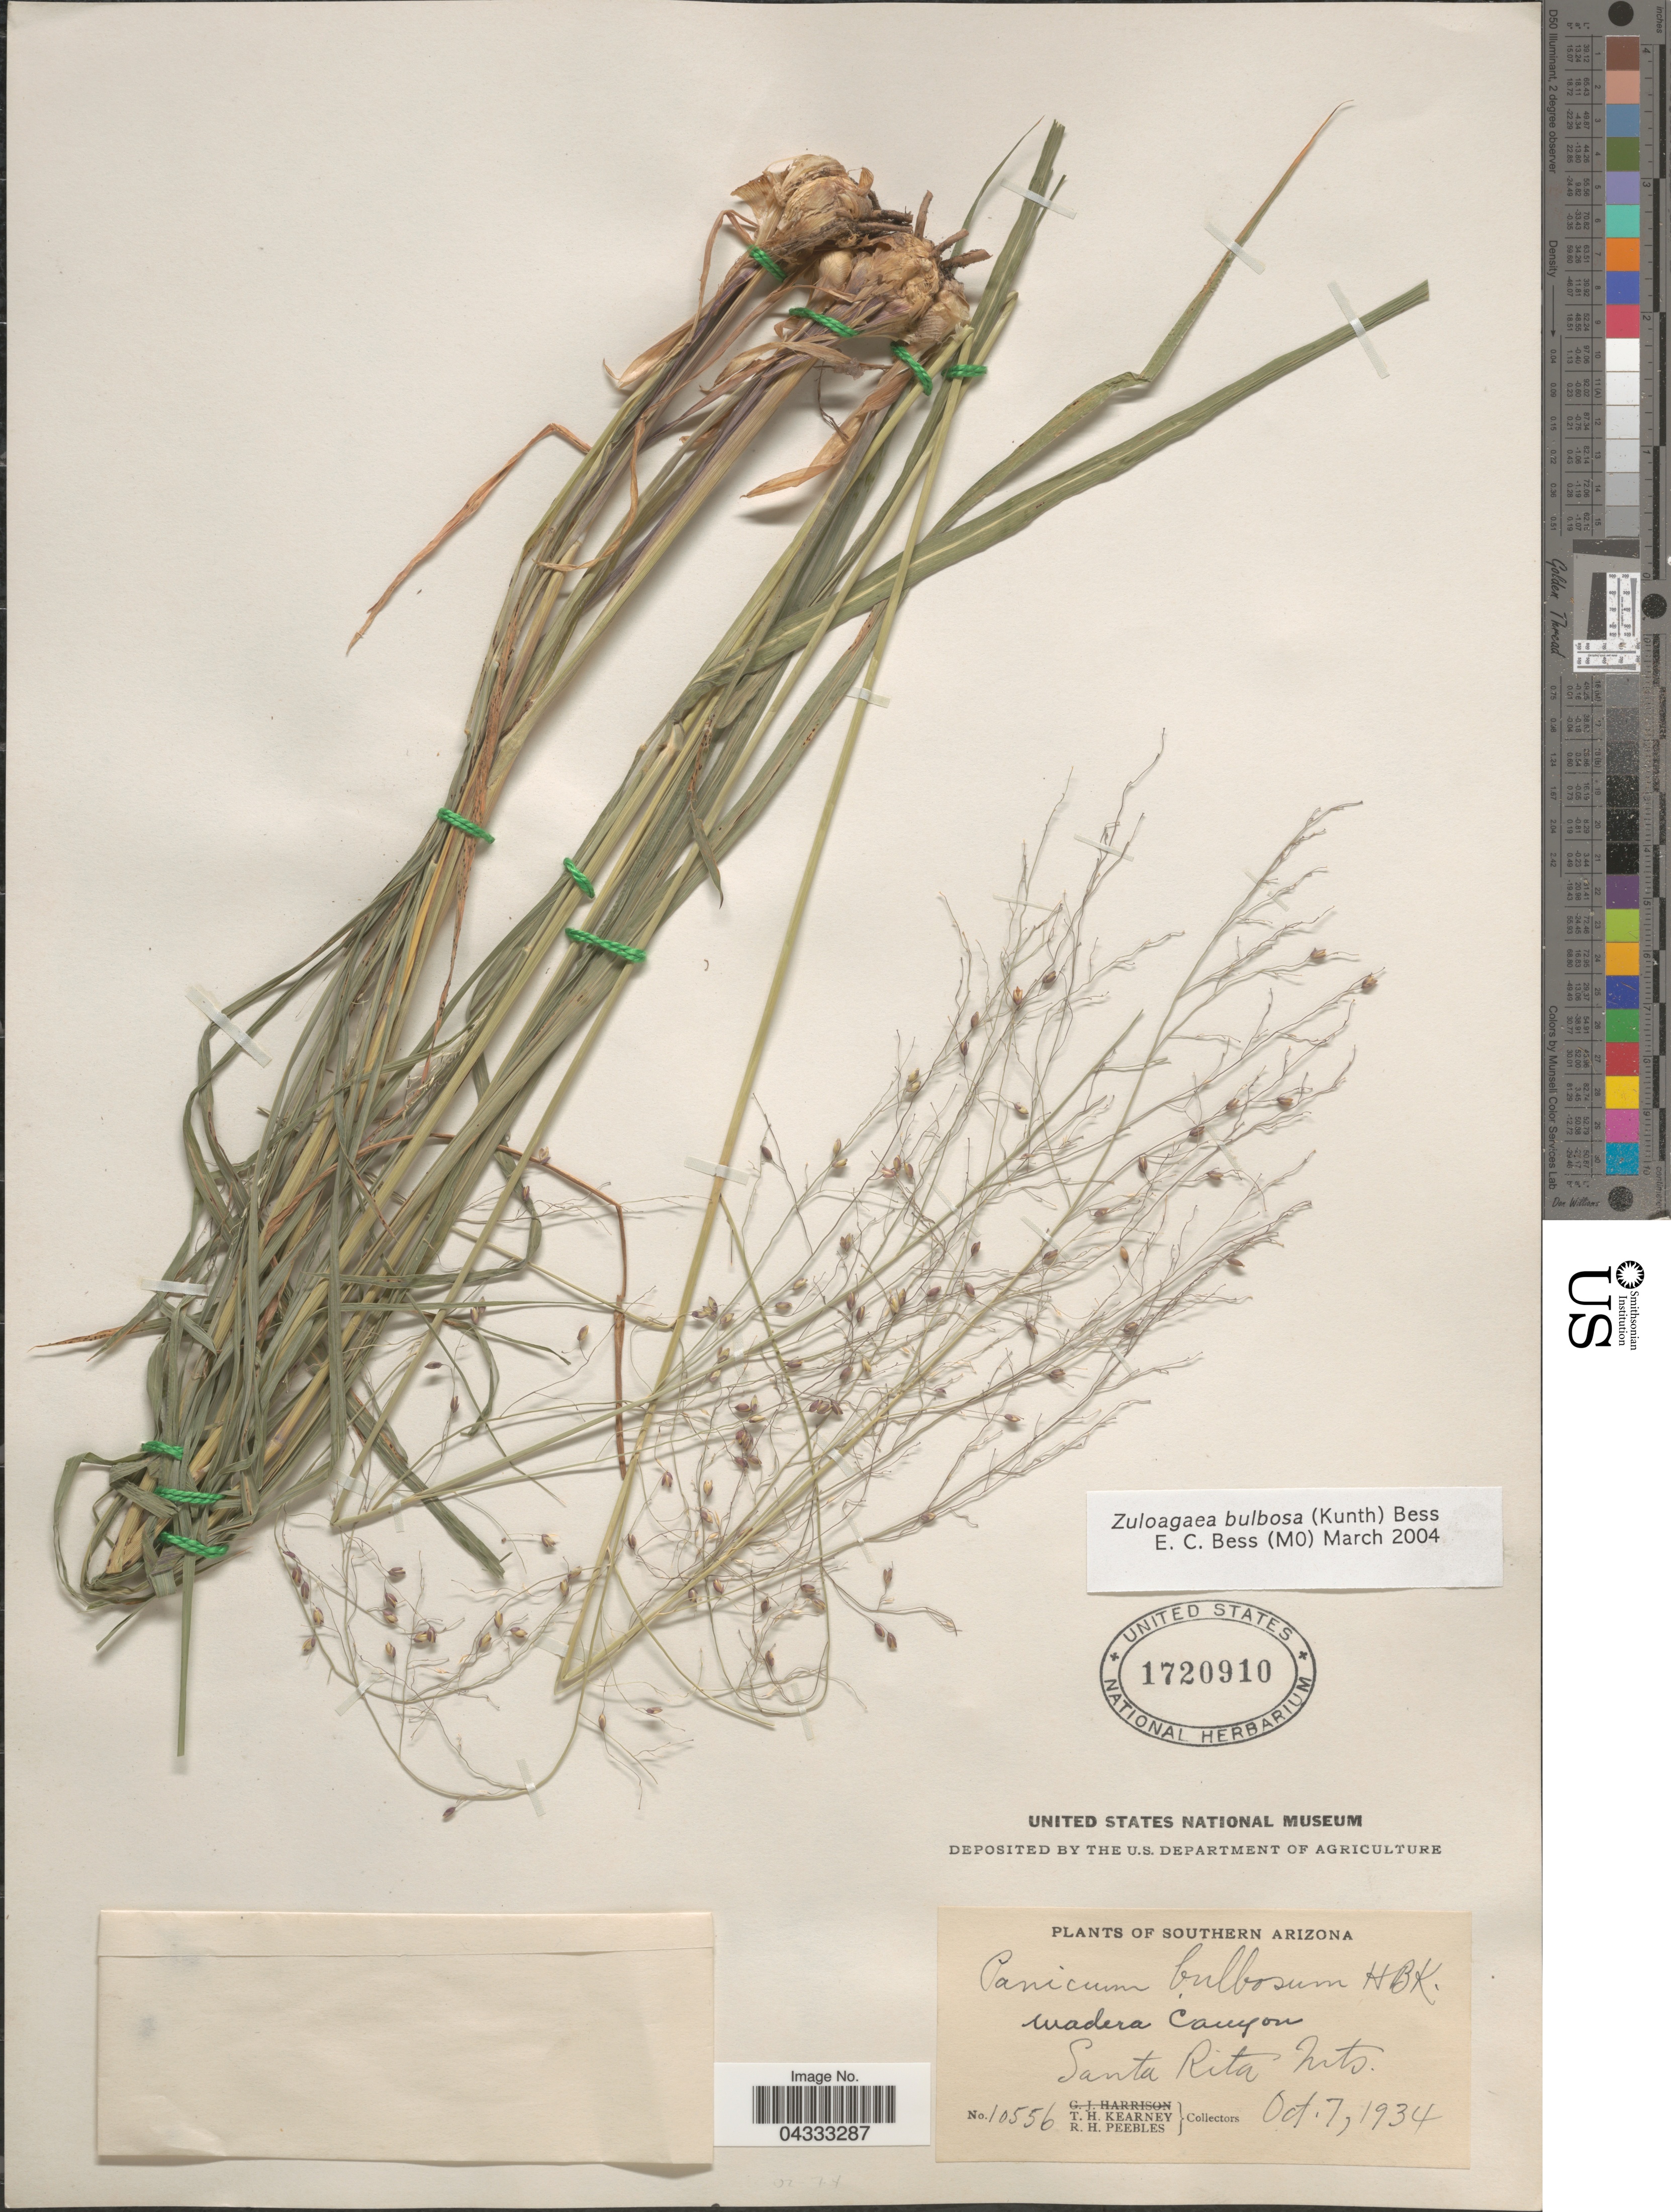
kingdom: Plantae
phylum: Tracheophyta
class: Liliopsida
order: Poales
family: Poaceae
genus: Zuloagaea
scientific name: Zuloagaea bulbosa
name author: (Kunth) E. Bess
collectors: T. H. Kearney & R. H. Peebles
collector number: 10556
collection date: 1934-10-07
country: United States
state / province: Arizona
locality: Southern Arizona. Madera Canyon. Santa Rita Mts.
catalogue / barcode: US 1720910